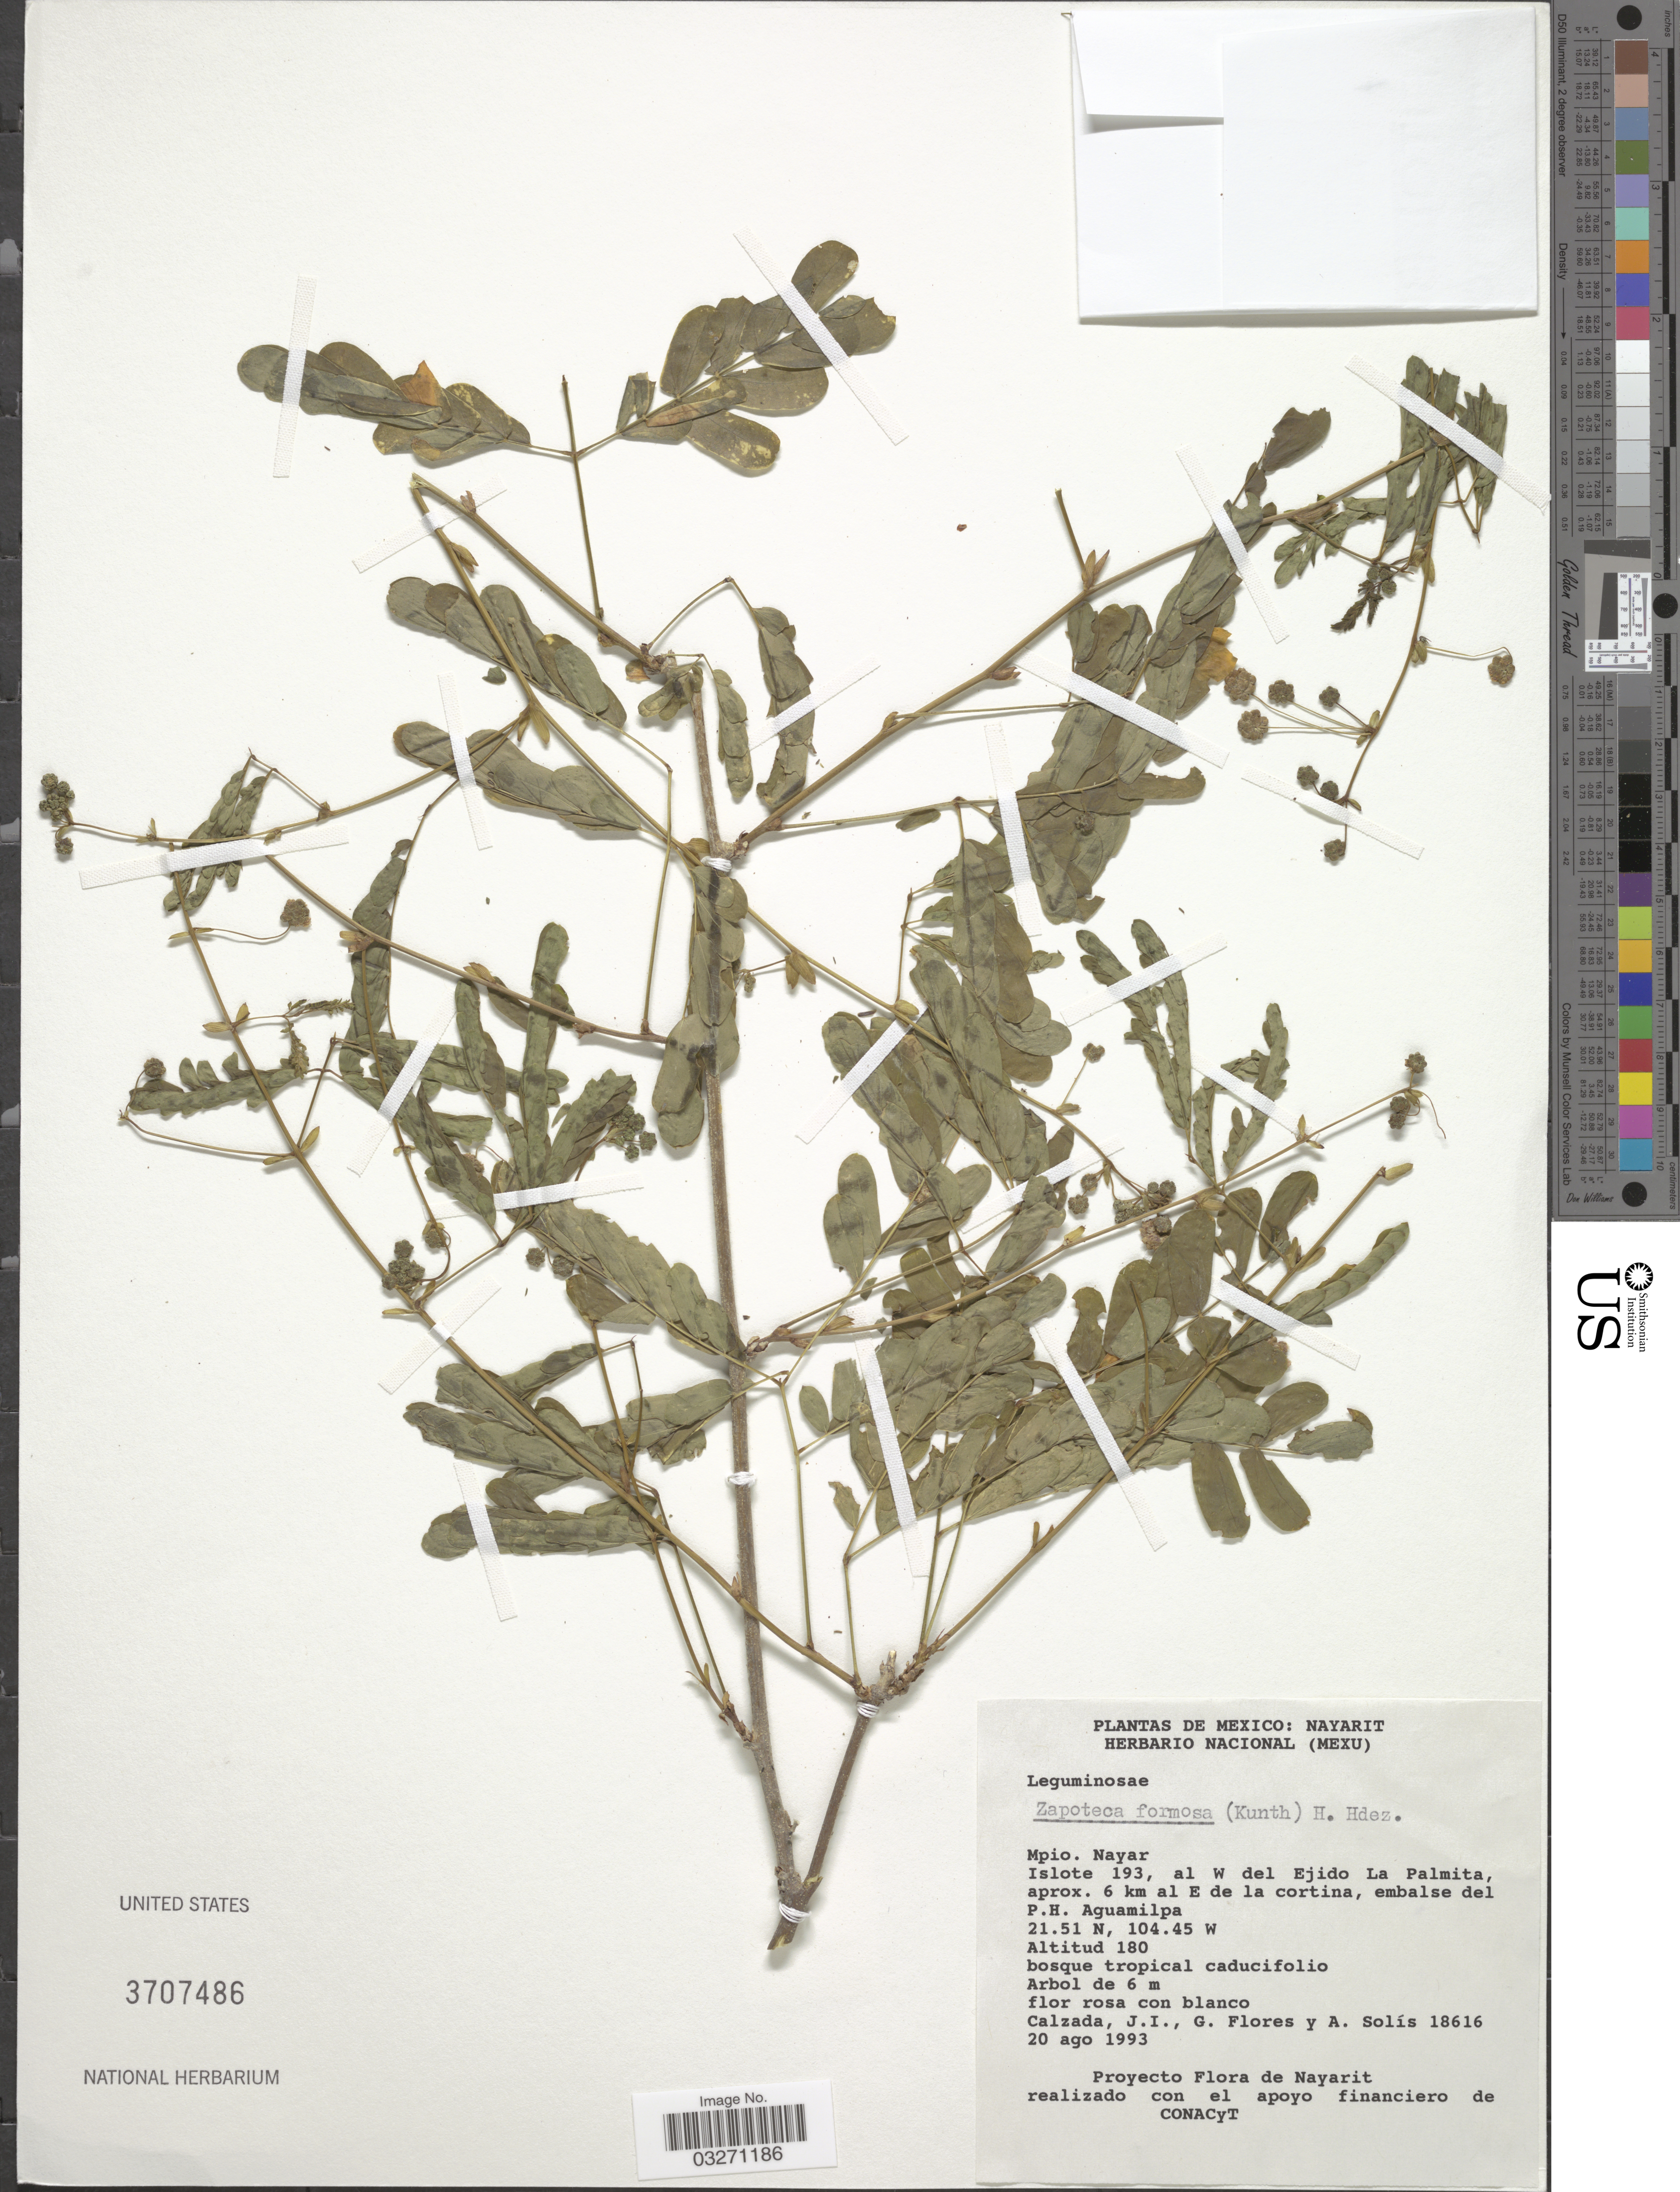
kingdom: Plantae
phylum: Tracheophyta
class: Magnoliopsida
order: Fabales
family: Fabaceae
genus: Zapoteca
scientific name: Zapoteca formosa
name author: (Kunth) H.M. Hern.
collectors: J. I. Calzada, G. Flores F. & A. Solis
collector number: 18616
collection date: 1993-08-20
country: Mexico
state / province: Nayarit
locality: Mpio. Nayar, Islote 193, al W del Ejido La Palmita, aprox. 6 km al E de la cortina, embalse del P.H. Aguamilpa.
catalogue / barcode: US 3707486